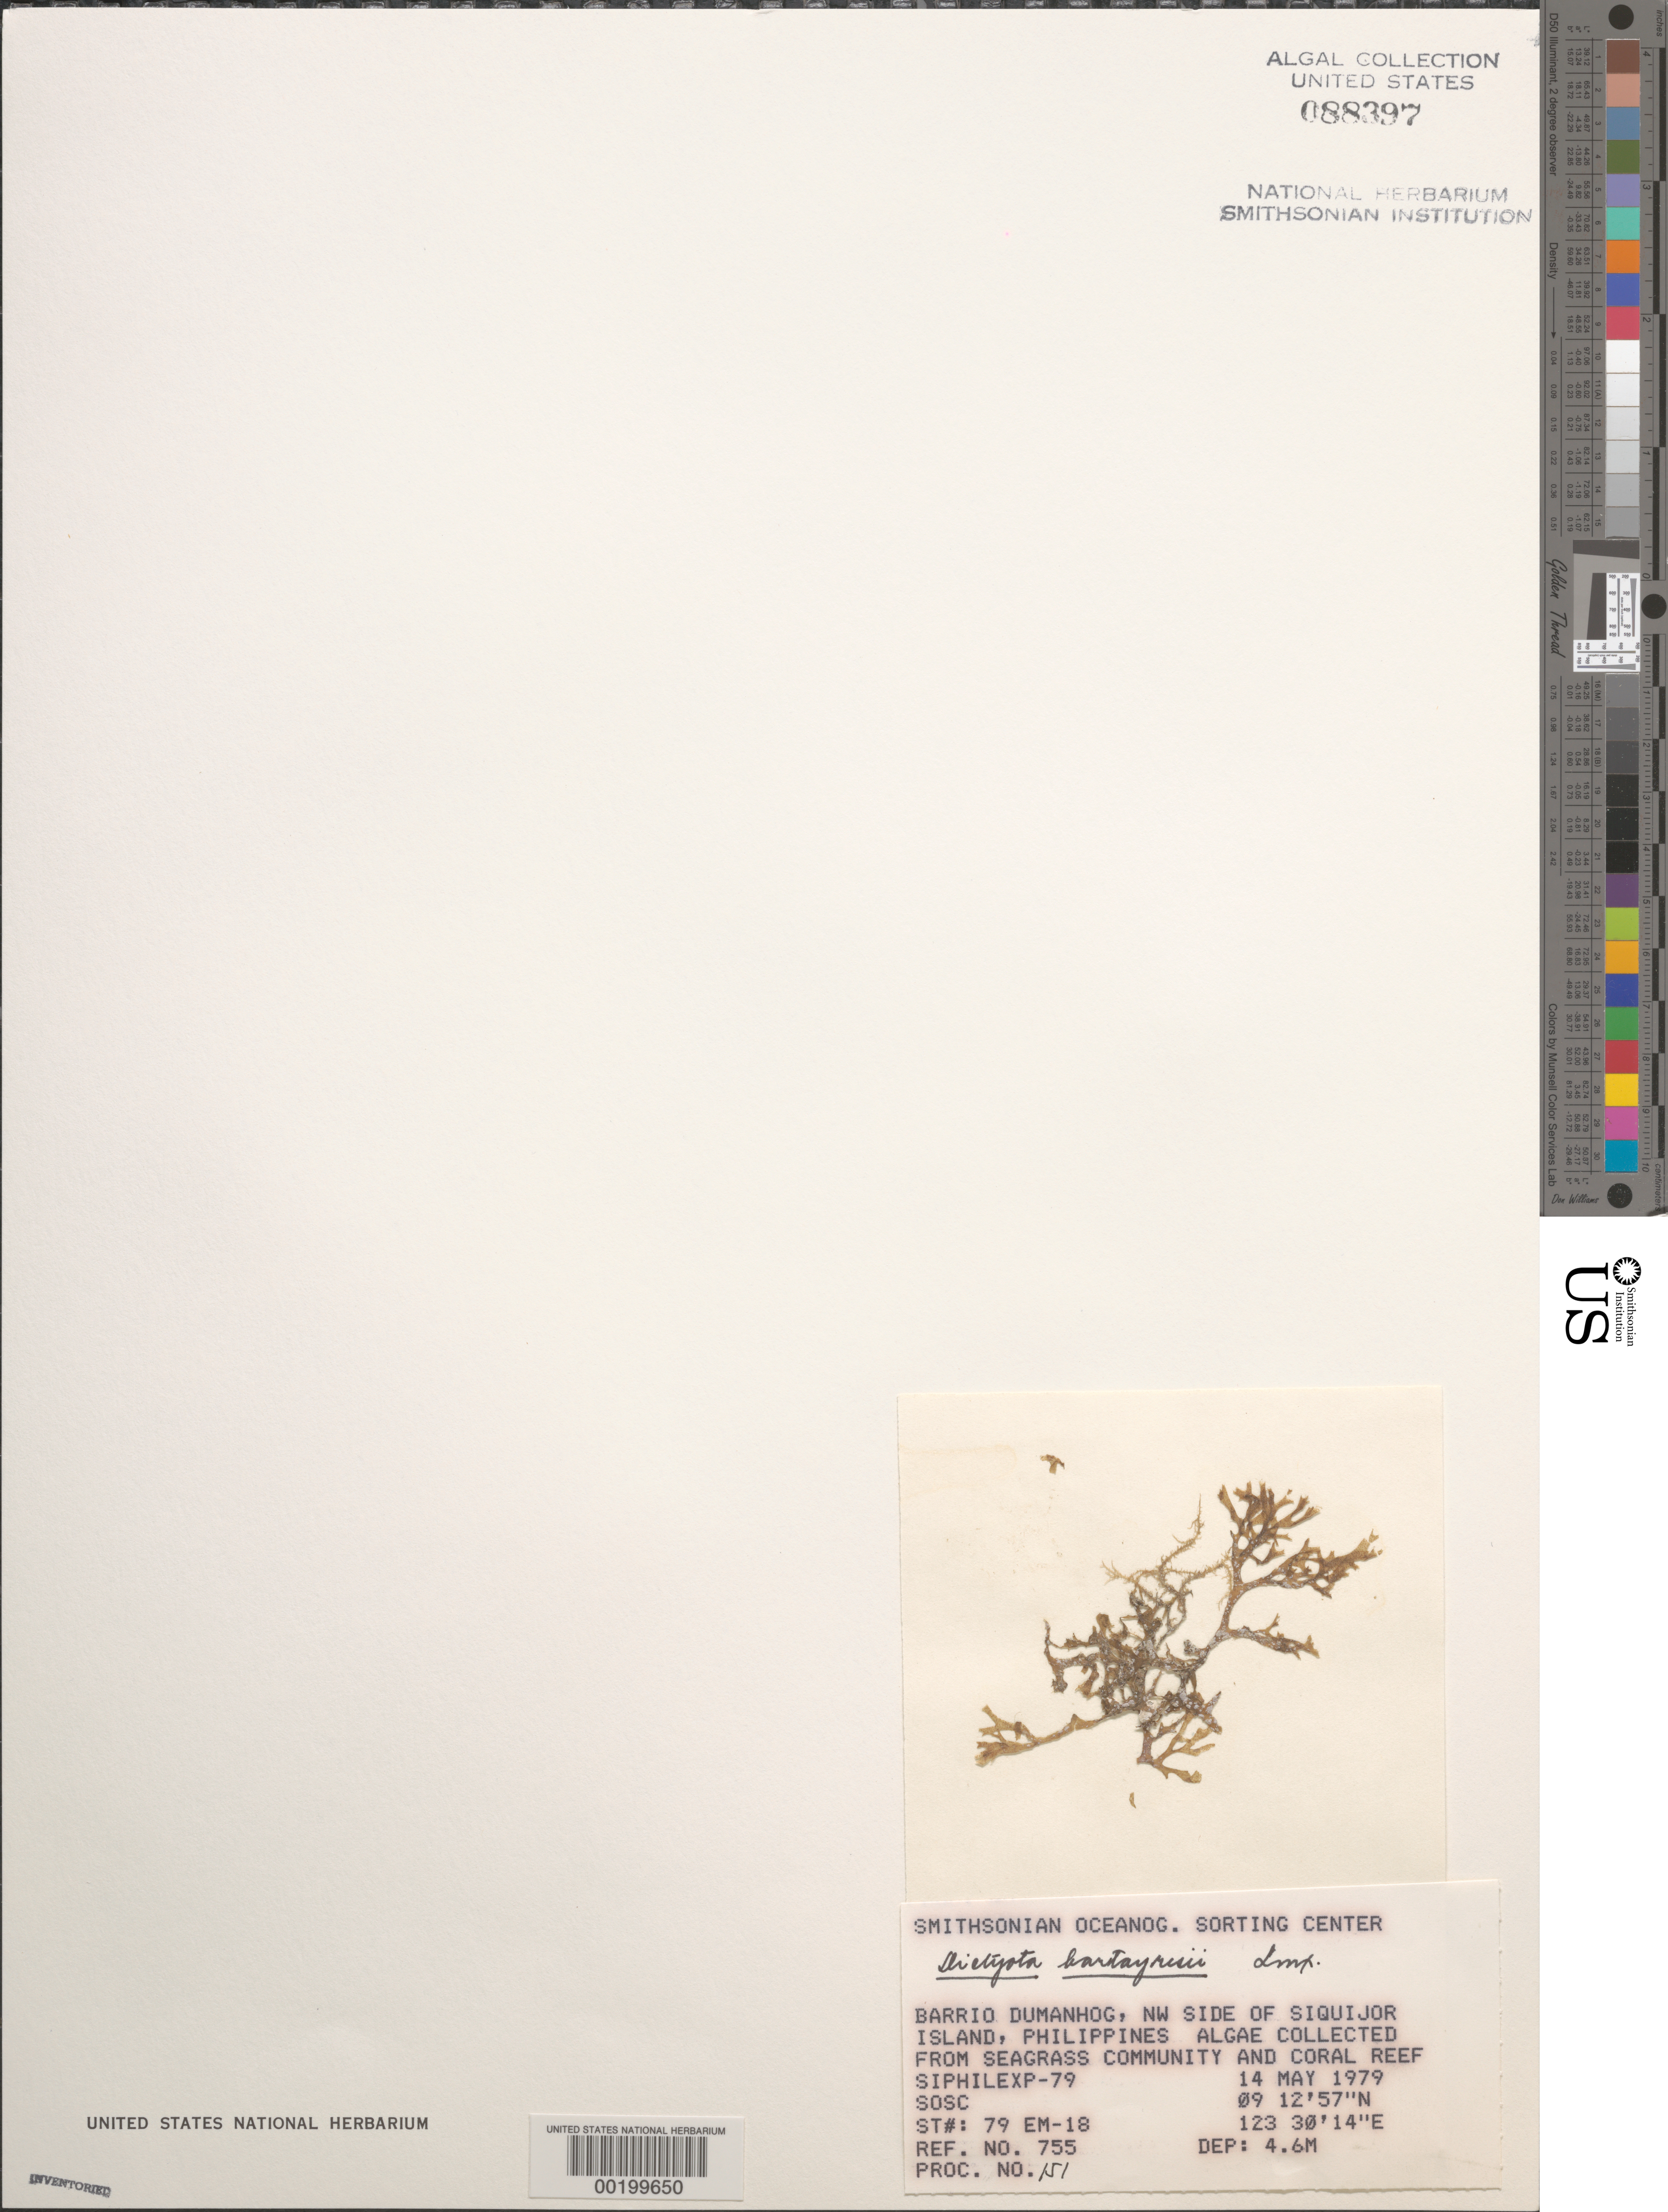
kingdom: Chromista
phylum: Ochrophyta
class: Phaeophyceae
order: Dictyotales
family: Dictyotaceae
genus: Dictyota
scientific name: Dictyota bartayresiana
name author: J.V.Lamouroux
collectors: SOSC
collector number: Station 79 Em-18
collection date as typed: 14 May 1979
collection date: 1979-05-14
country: Philippines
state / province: Central Visayas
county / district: Siquijor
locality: Visayan, Barrio dumanhog, siquijor island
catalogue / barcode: US 88397